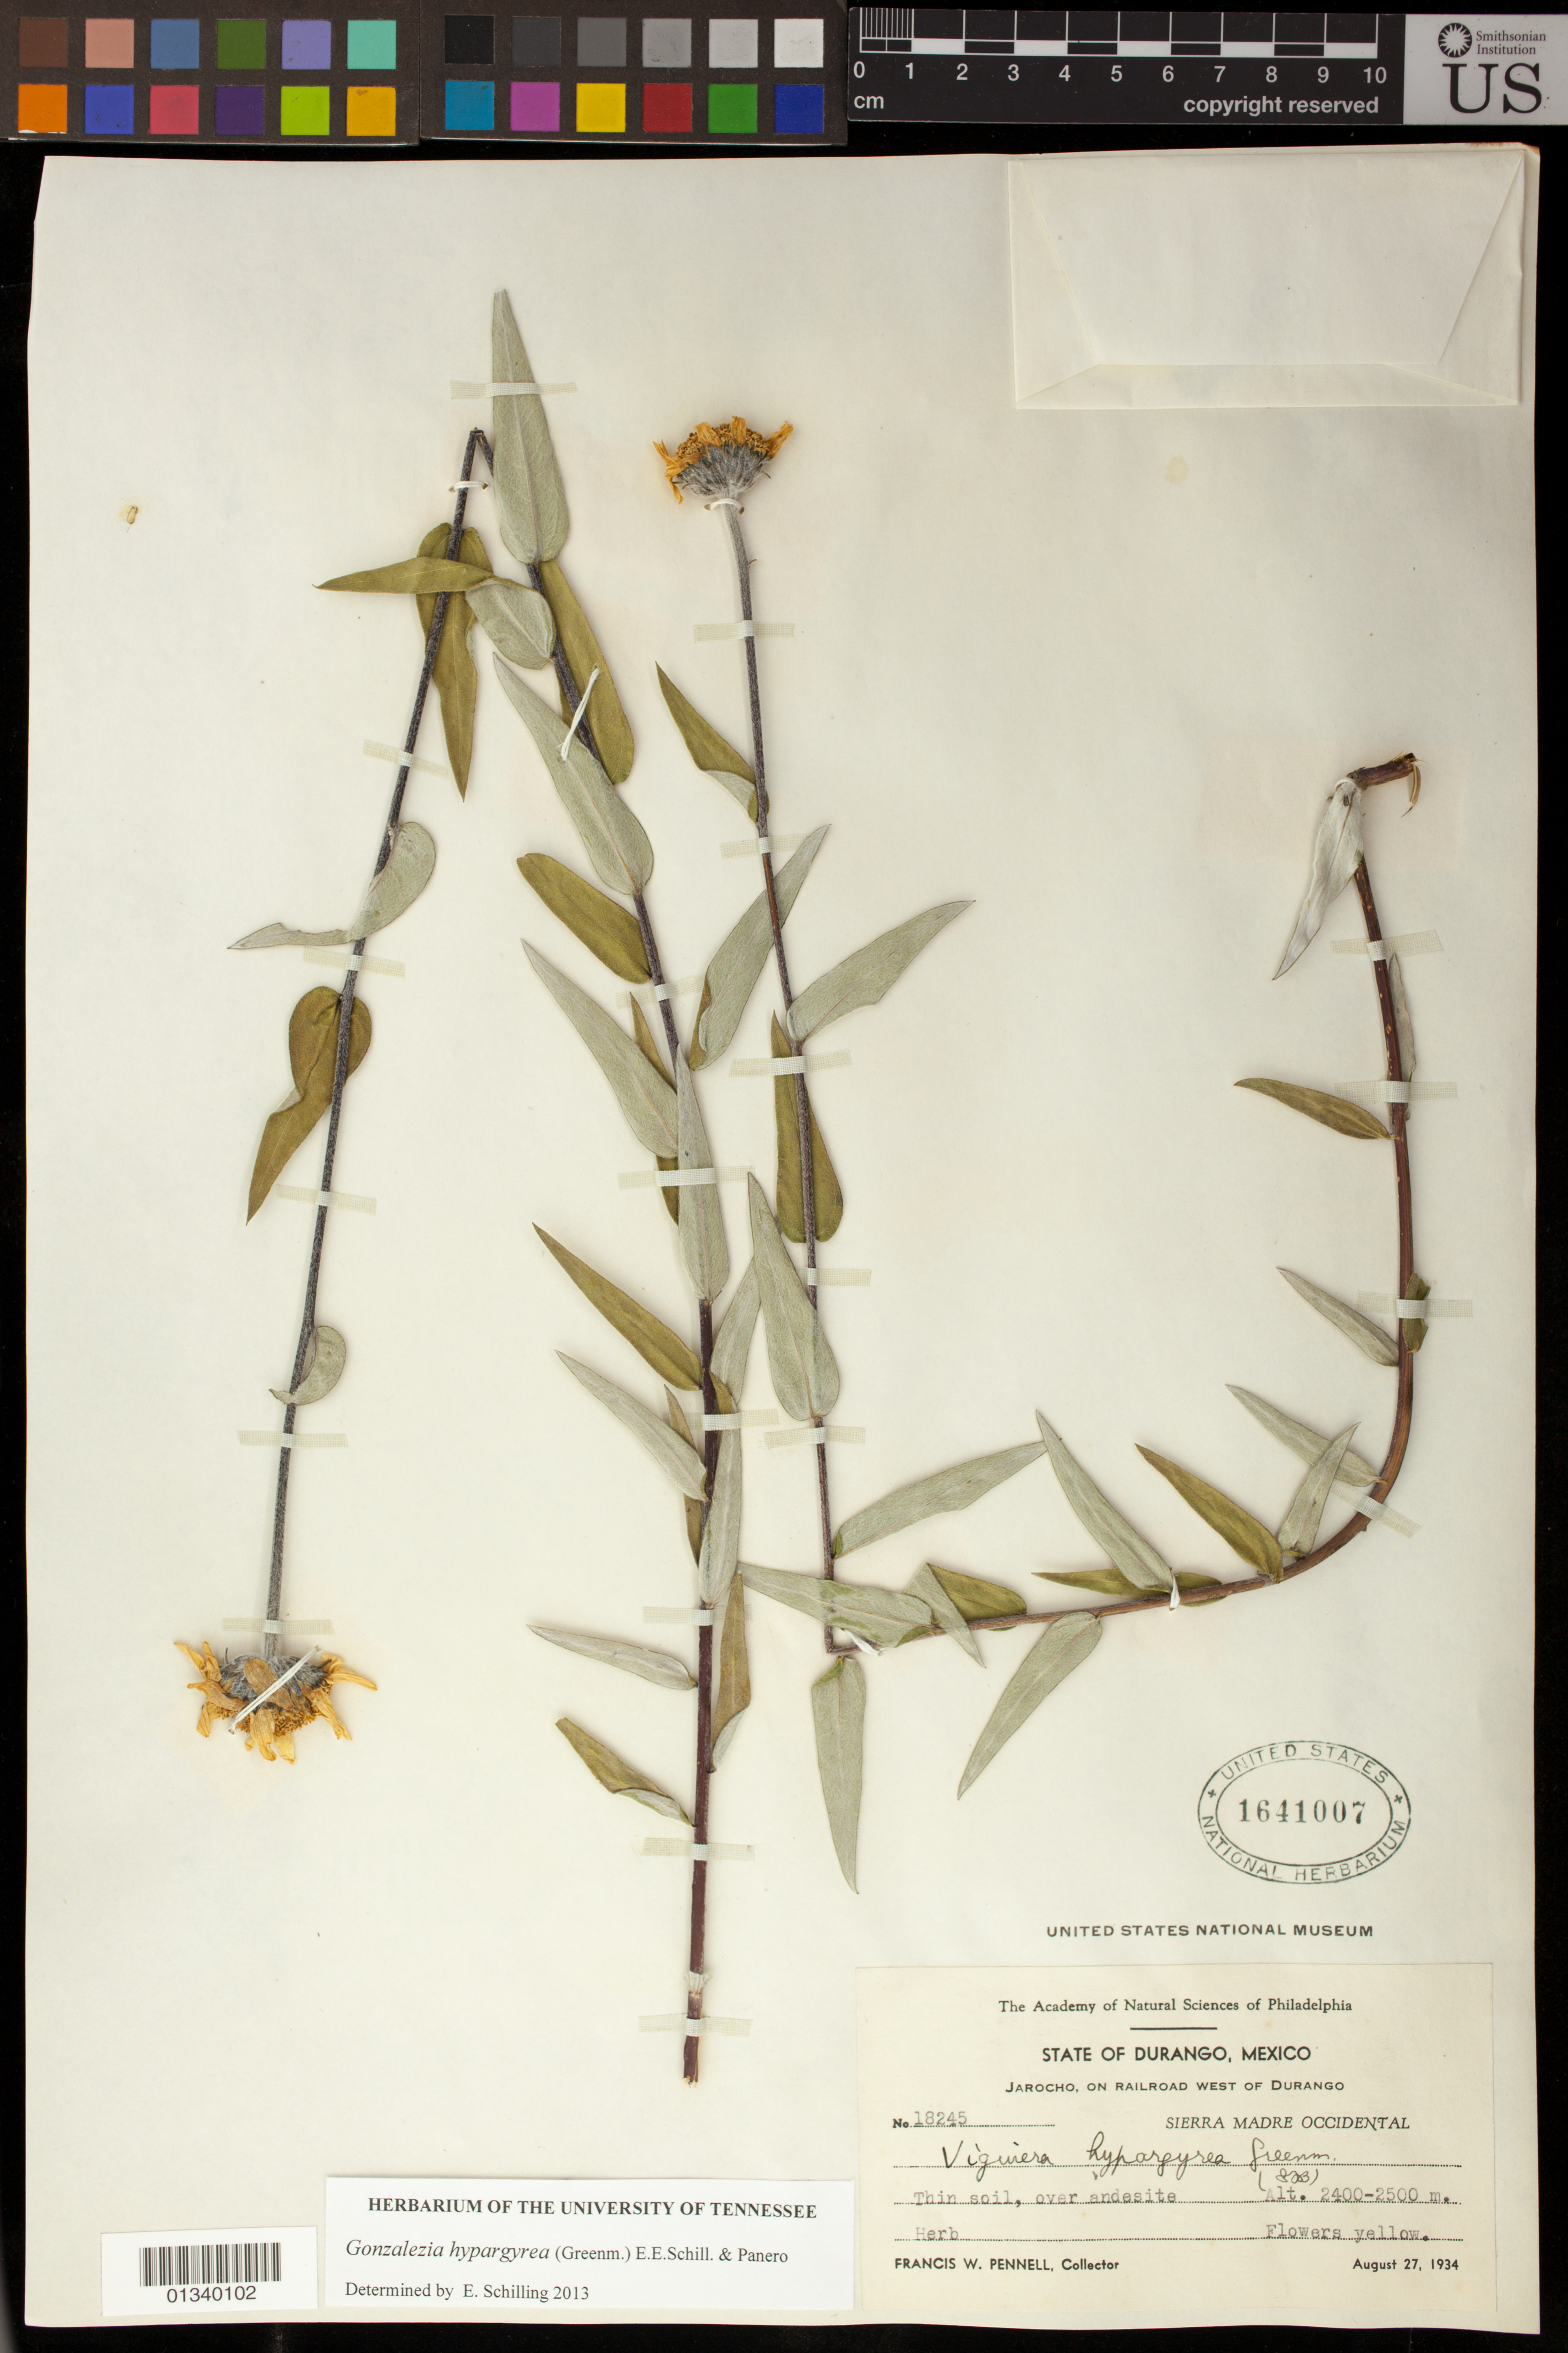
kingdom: Plantae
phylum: Tracheophyta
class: Magnoliopsida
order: Asterales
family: Asteraceae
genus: Gonzalezia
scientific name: Gonzalezia hypargyrea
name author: (Greenm.) E.E. Schill. & Panero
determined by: Schilling, E. E.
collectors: F. W. Pennell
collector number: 18245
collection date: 1934-08-27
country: Mexico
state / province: Durango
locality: Jarocho, on railroad west of Durango, Sierra Madre Occidental.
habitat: Thin soil, over andesite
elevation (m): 2400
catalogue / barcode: US 1641007